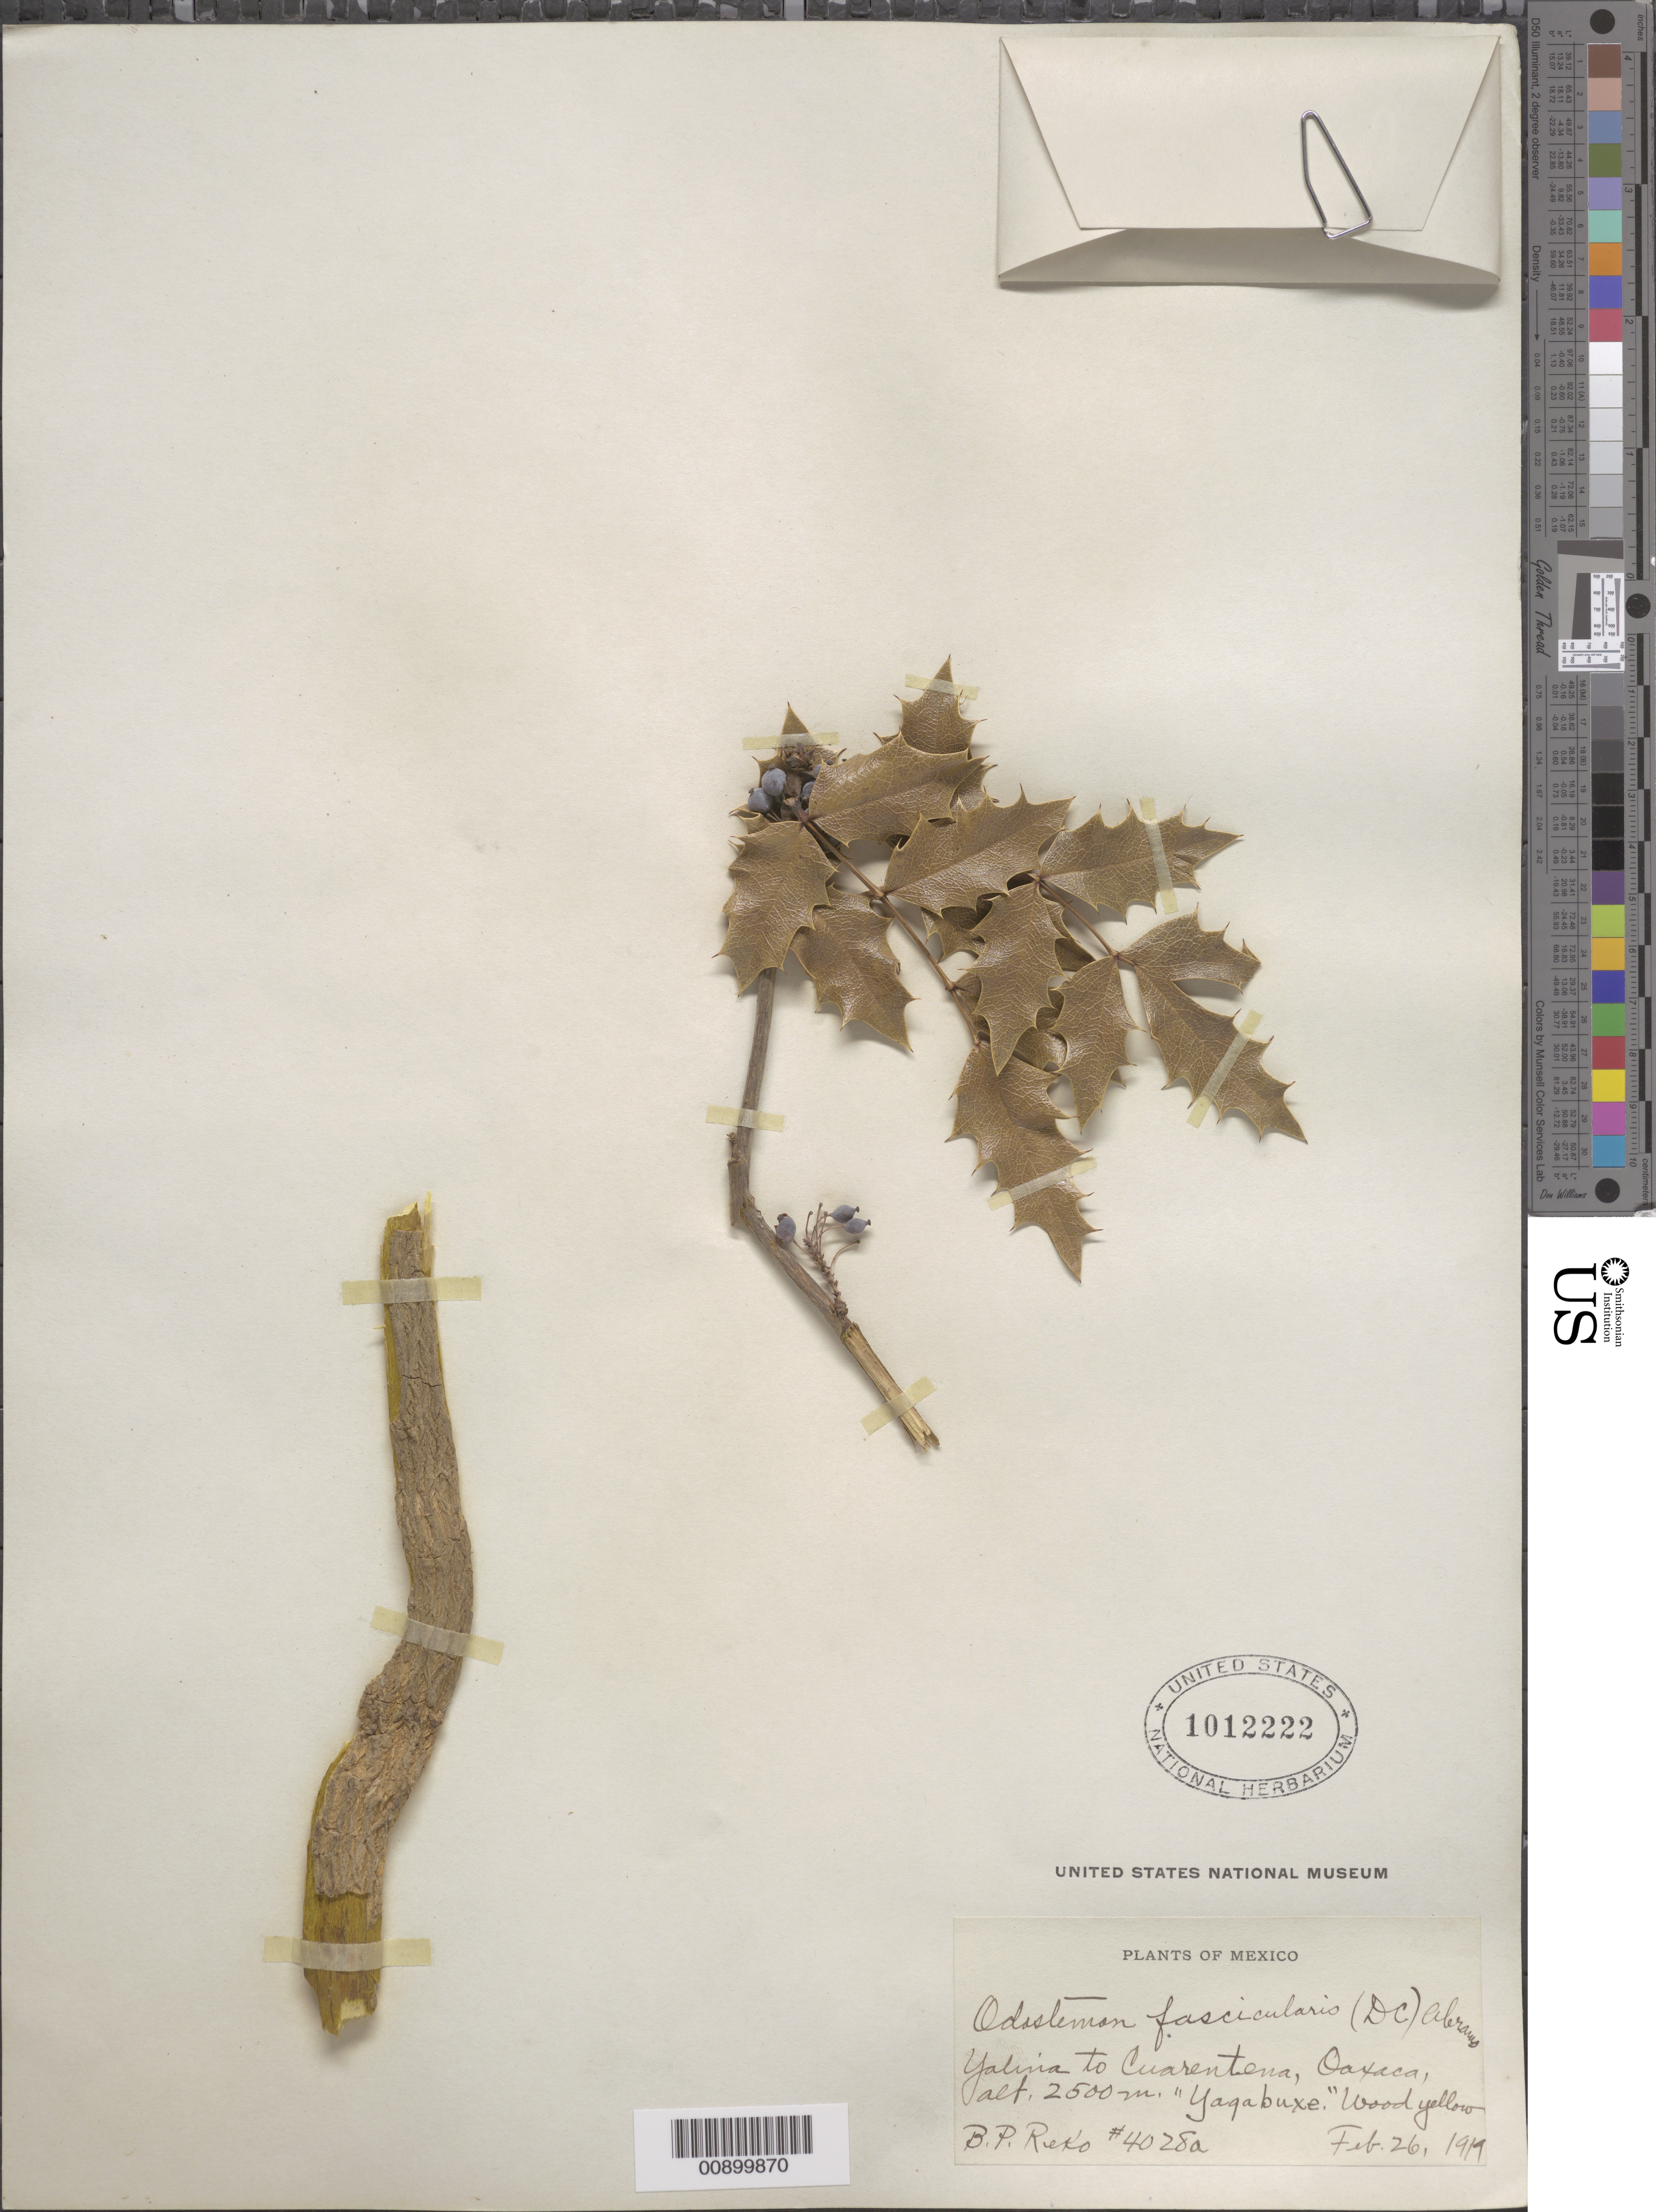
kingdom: Plantae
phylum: Tracheophyta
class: Magnoliopsida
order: Ranunculales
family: Berberidaceae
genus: Mahonia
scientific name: Mahonia fascicularis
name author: DC.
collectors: B. P. Reko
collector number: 4028 a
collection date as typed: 26 Feb 1919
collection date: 1919-02-26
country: Mexico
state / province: Oaxaca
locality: Yalina to Cuarentena, Oaxaca.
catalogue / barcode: US 1012222